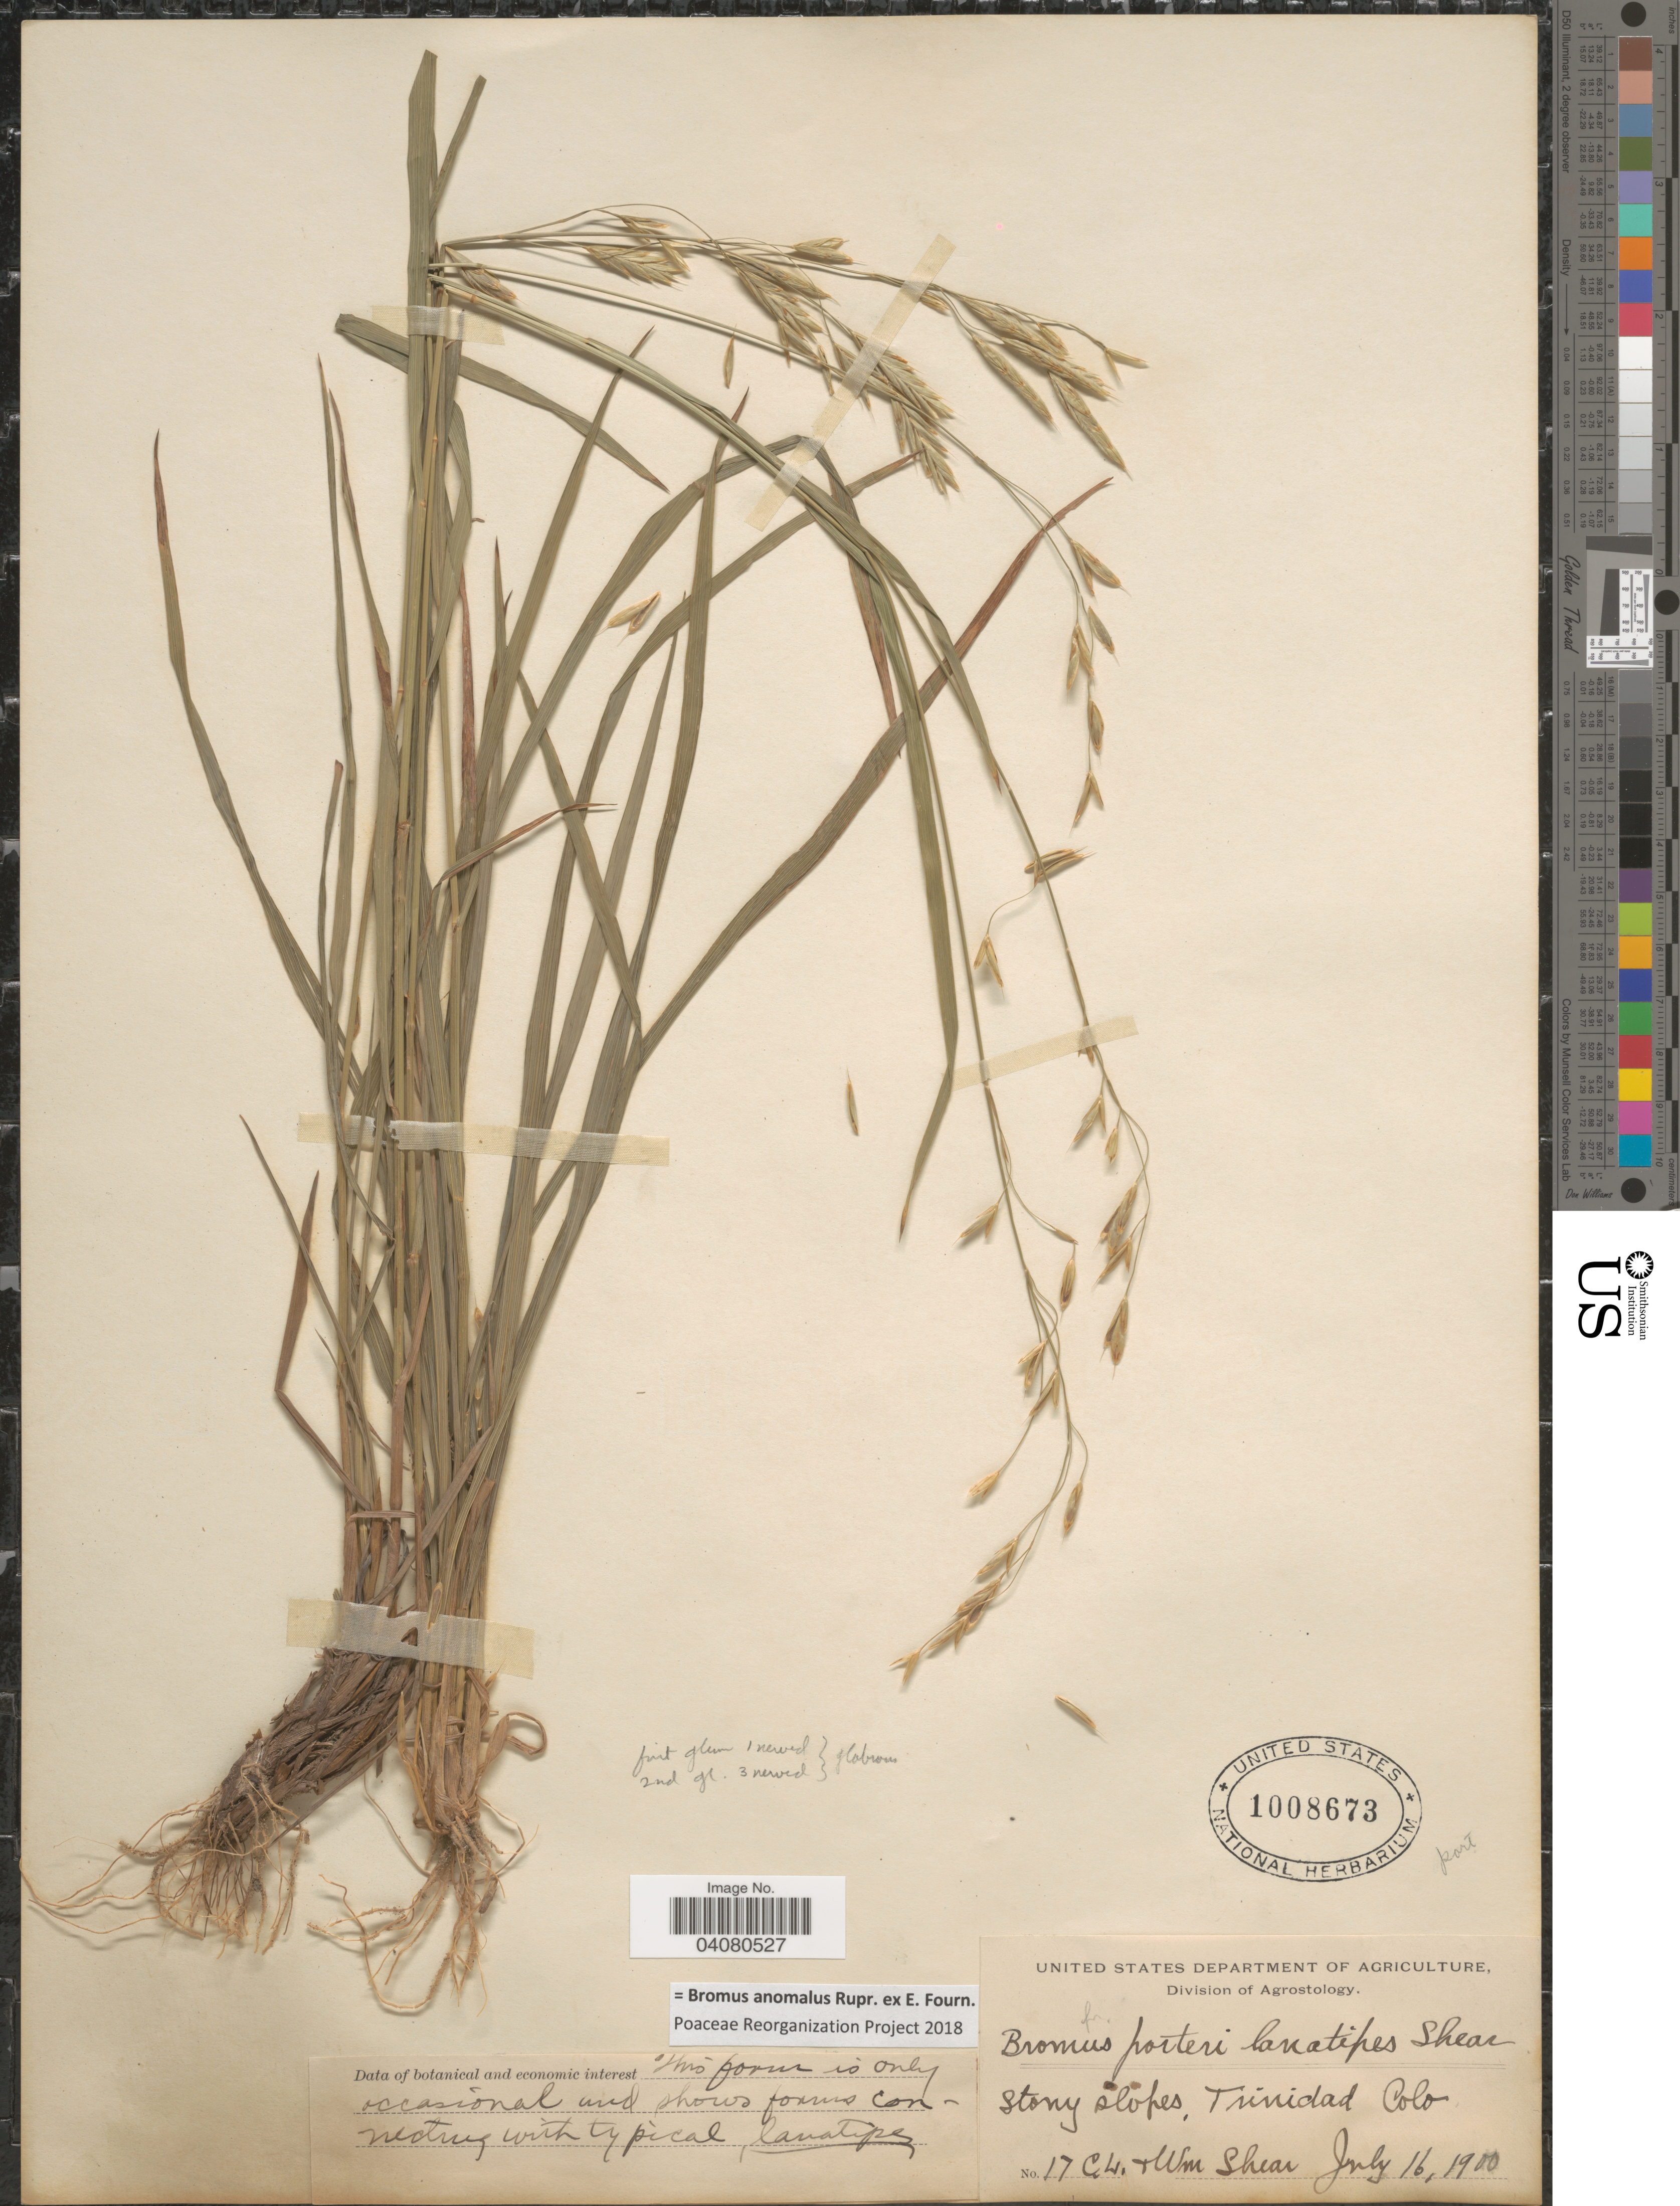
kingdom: Plantae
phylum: Tracheophyta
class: Liliopsida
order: Poales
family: Poaceae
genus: Bromus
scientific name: Bromus anomalus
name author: Rupr. ex E. Fourn.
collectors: C. W. Shear & W. Shear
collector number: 17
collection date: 1900-07-16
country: United States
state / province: Colorado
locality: Stony slopes, Trinidad.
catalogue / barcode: US 1008673